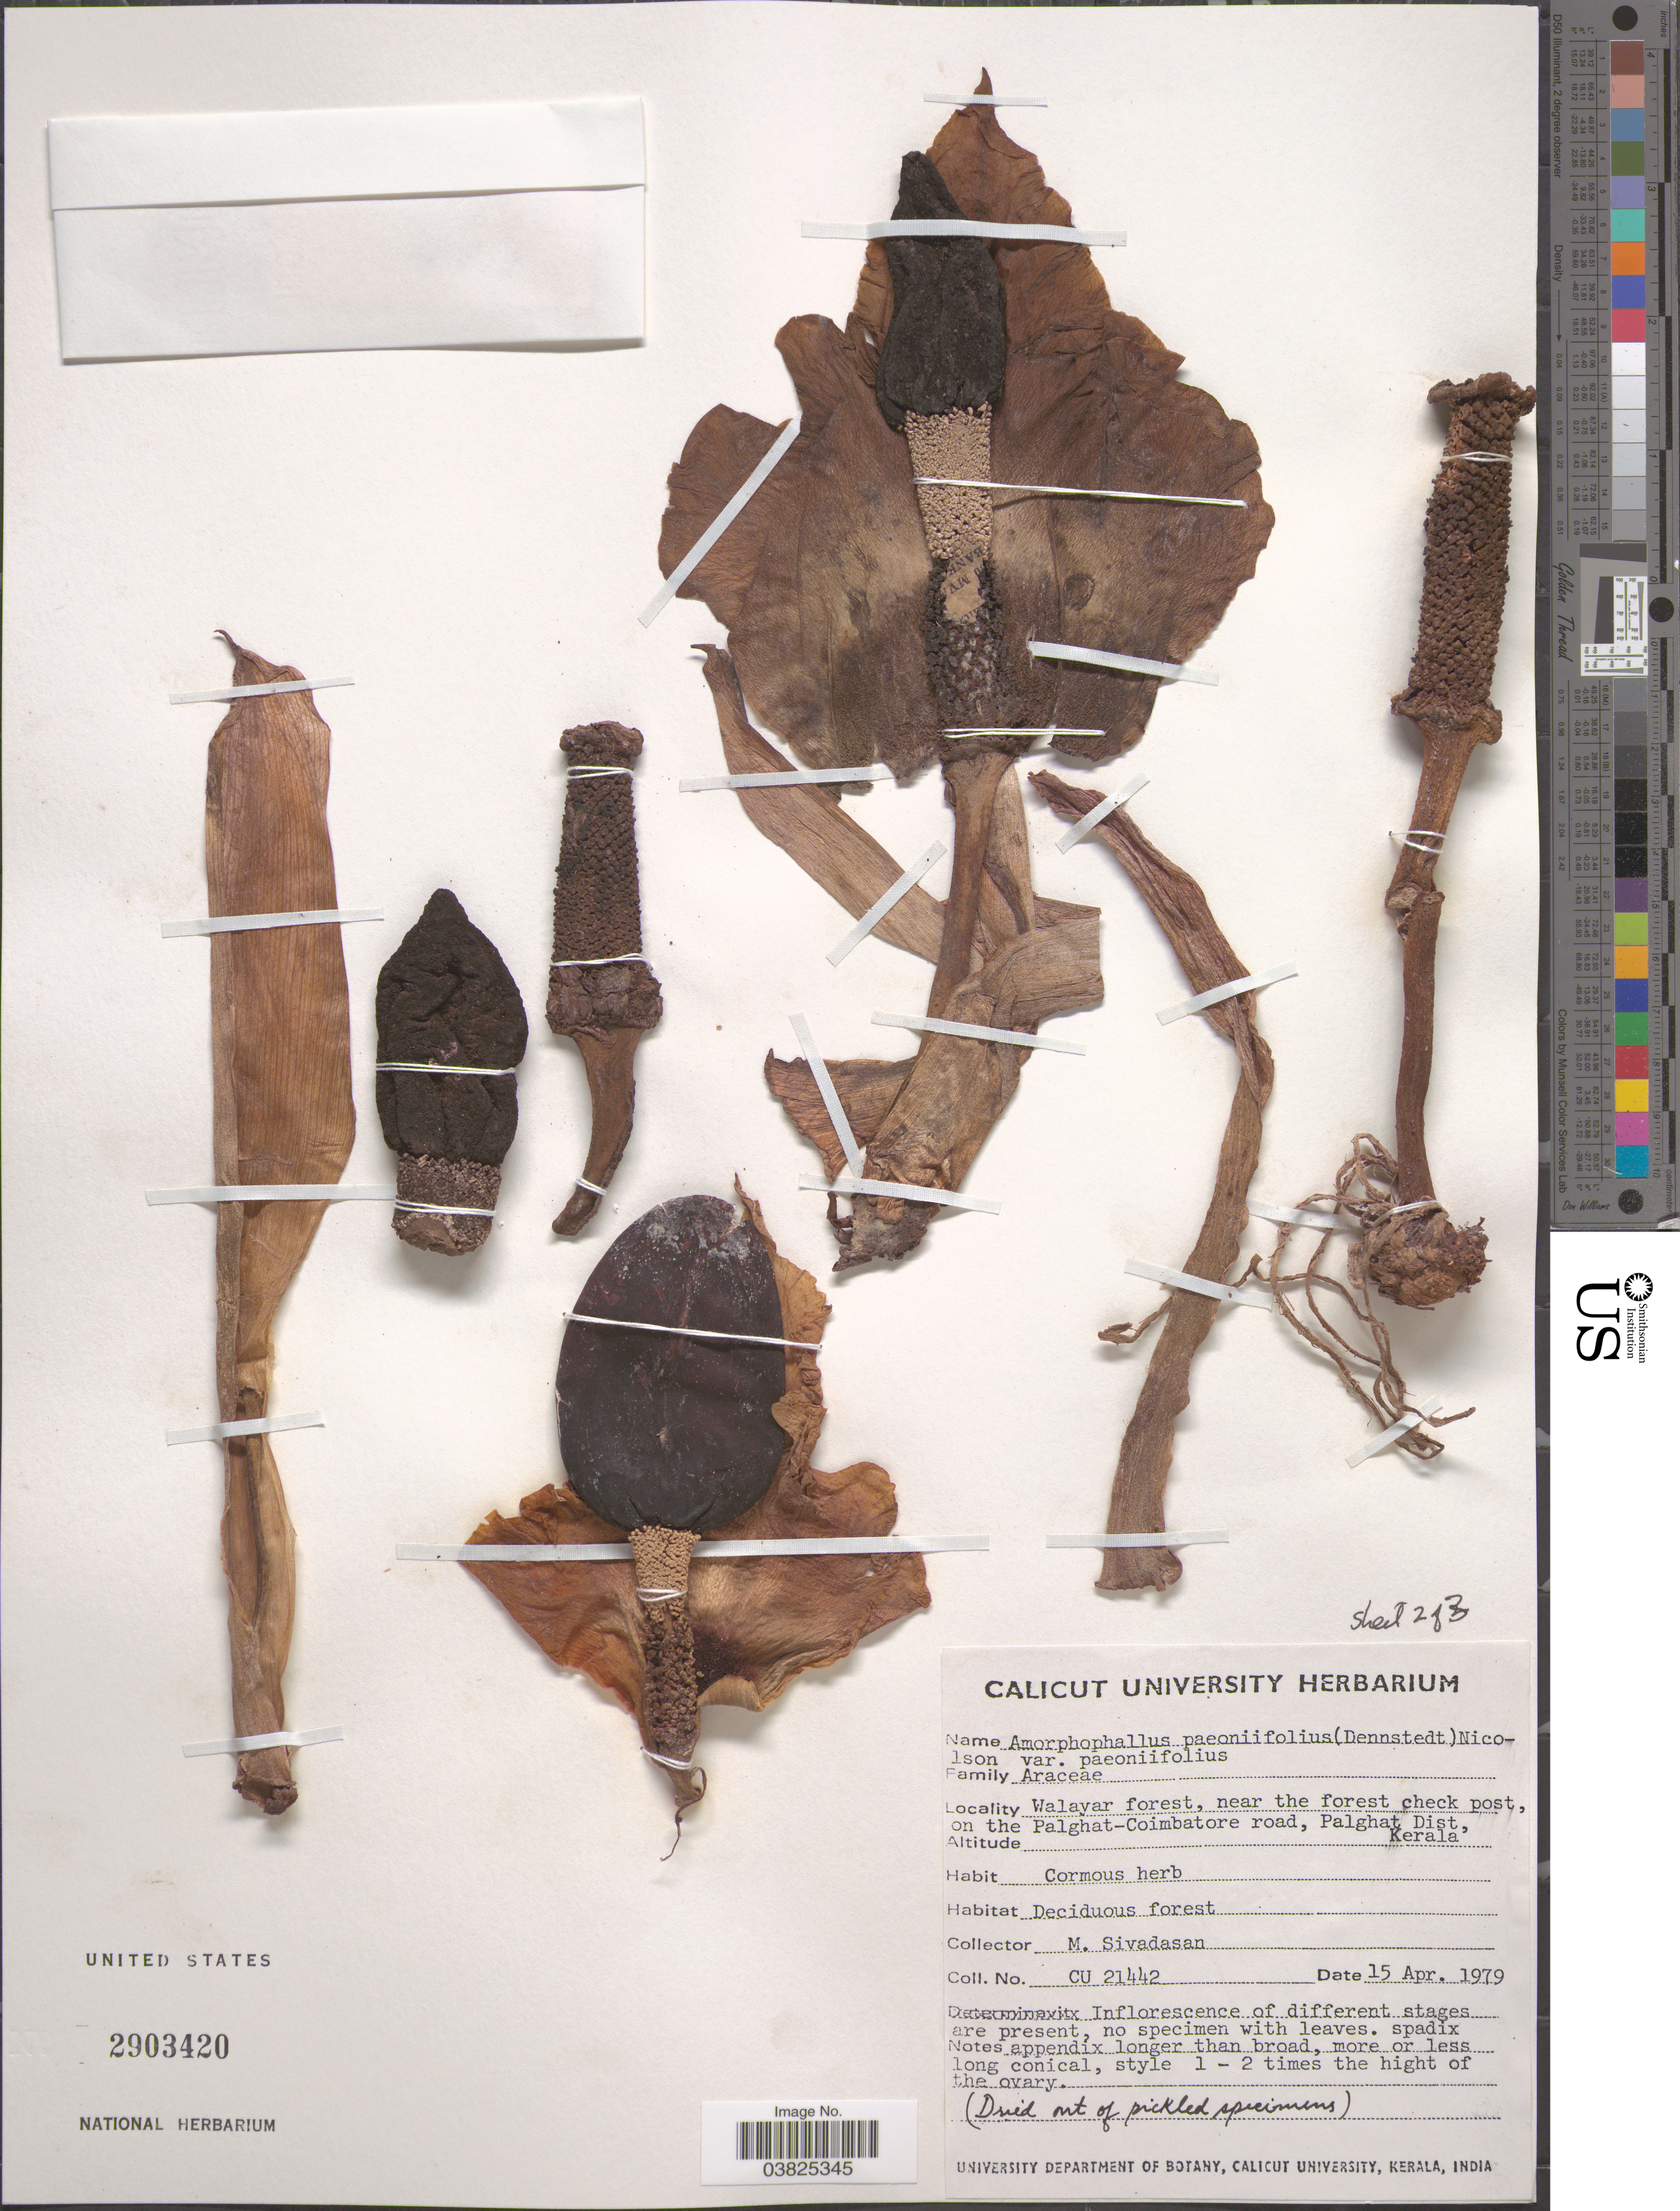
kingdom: Plantae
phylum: Tracheophyta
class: Liliopsida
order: Alismatales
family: Araceae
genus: Amorphophallus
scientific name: Amorphophallus paeoniifolius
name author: (Dennst.) Nicolson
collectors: M. Sivadasan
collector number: CU 21442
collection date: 1979-04-15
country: India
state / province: Kerala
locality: Walayar forest, near the forest check post, on the Palghat-Coimbatore road, Palghat Dist.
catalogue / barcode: US 2903420